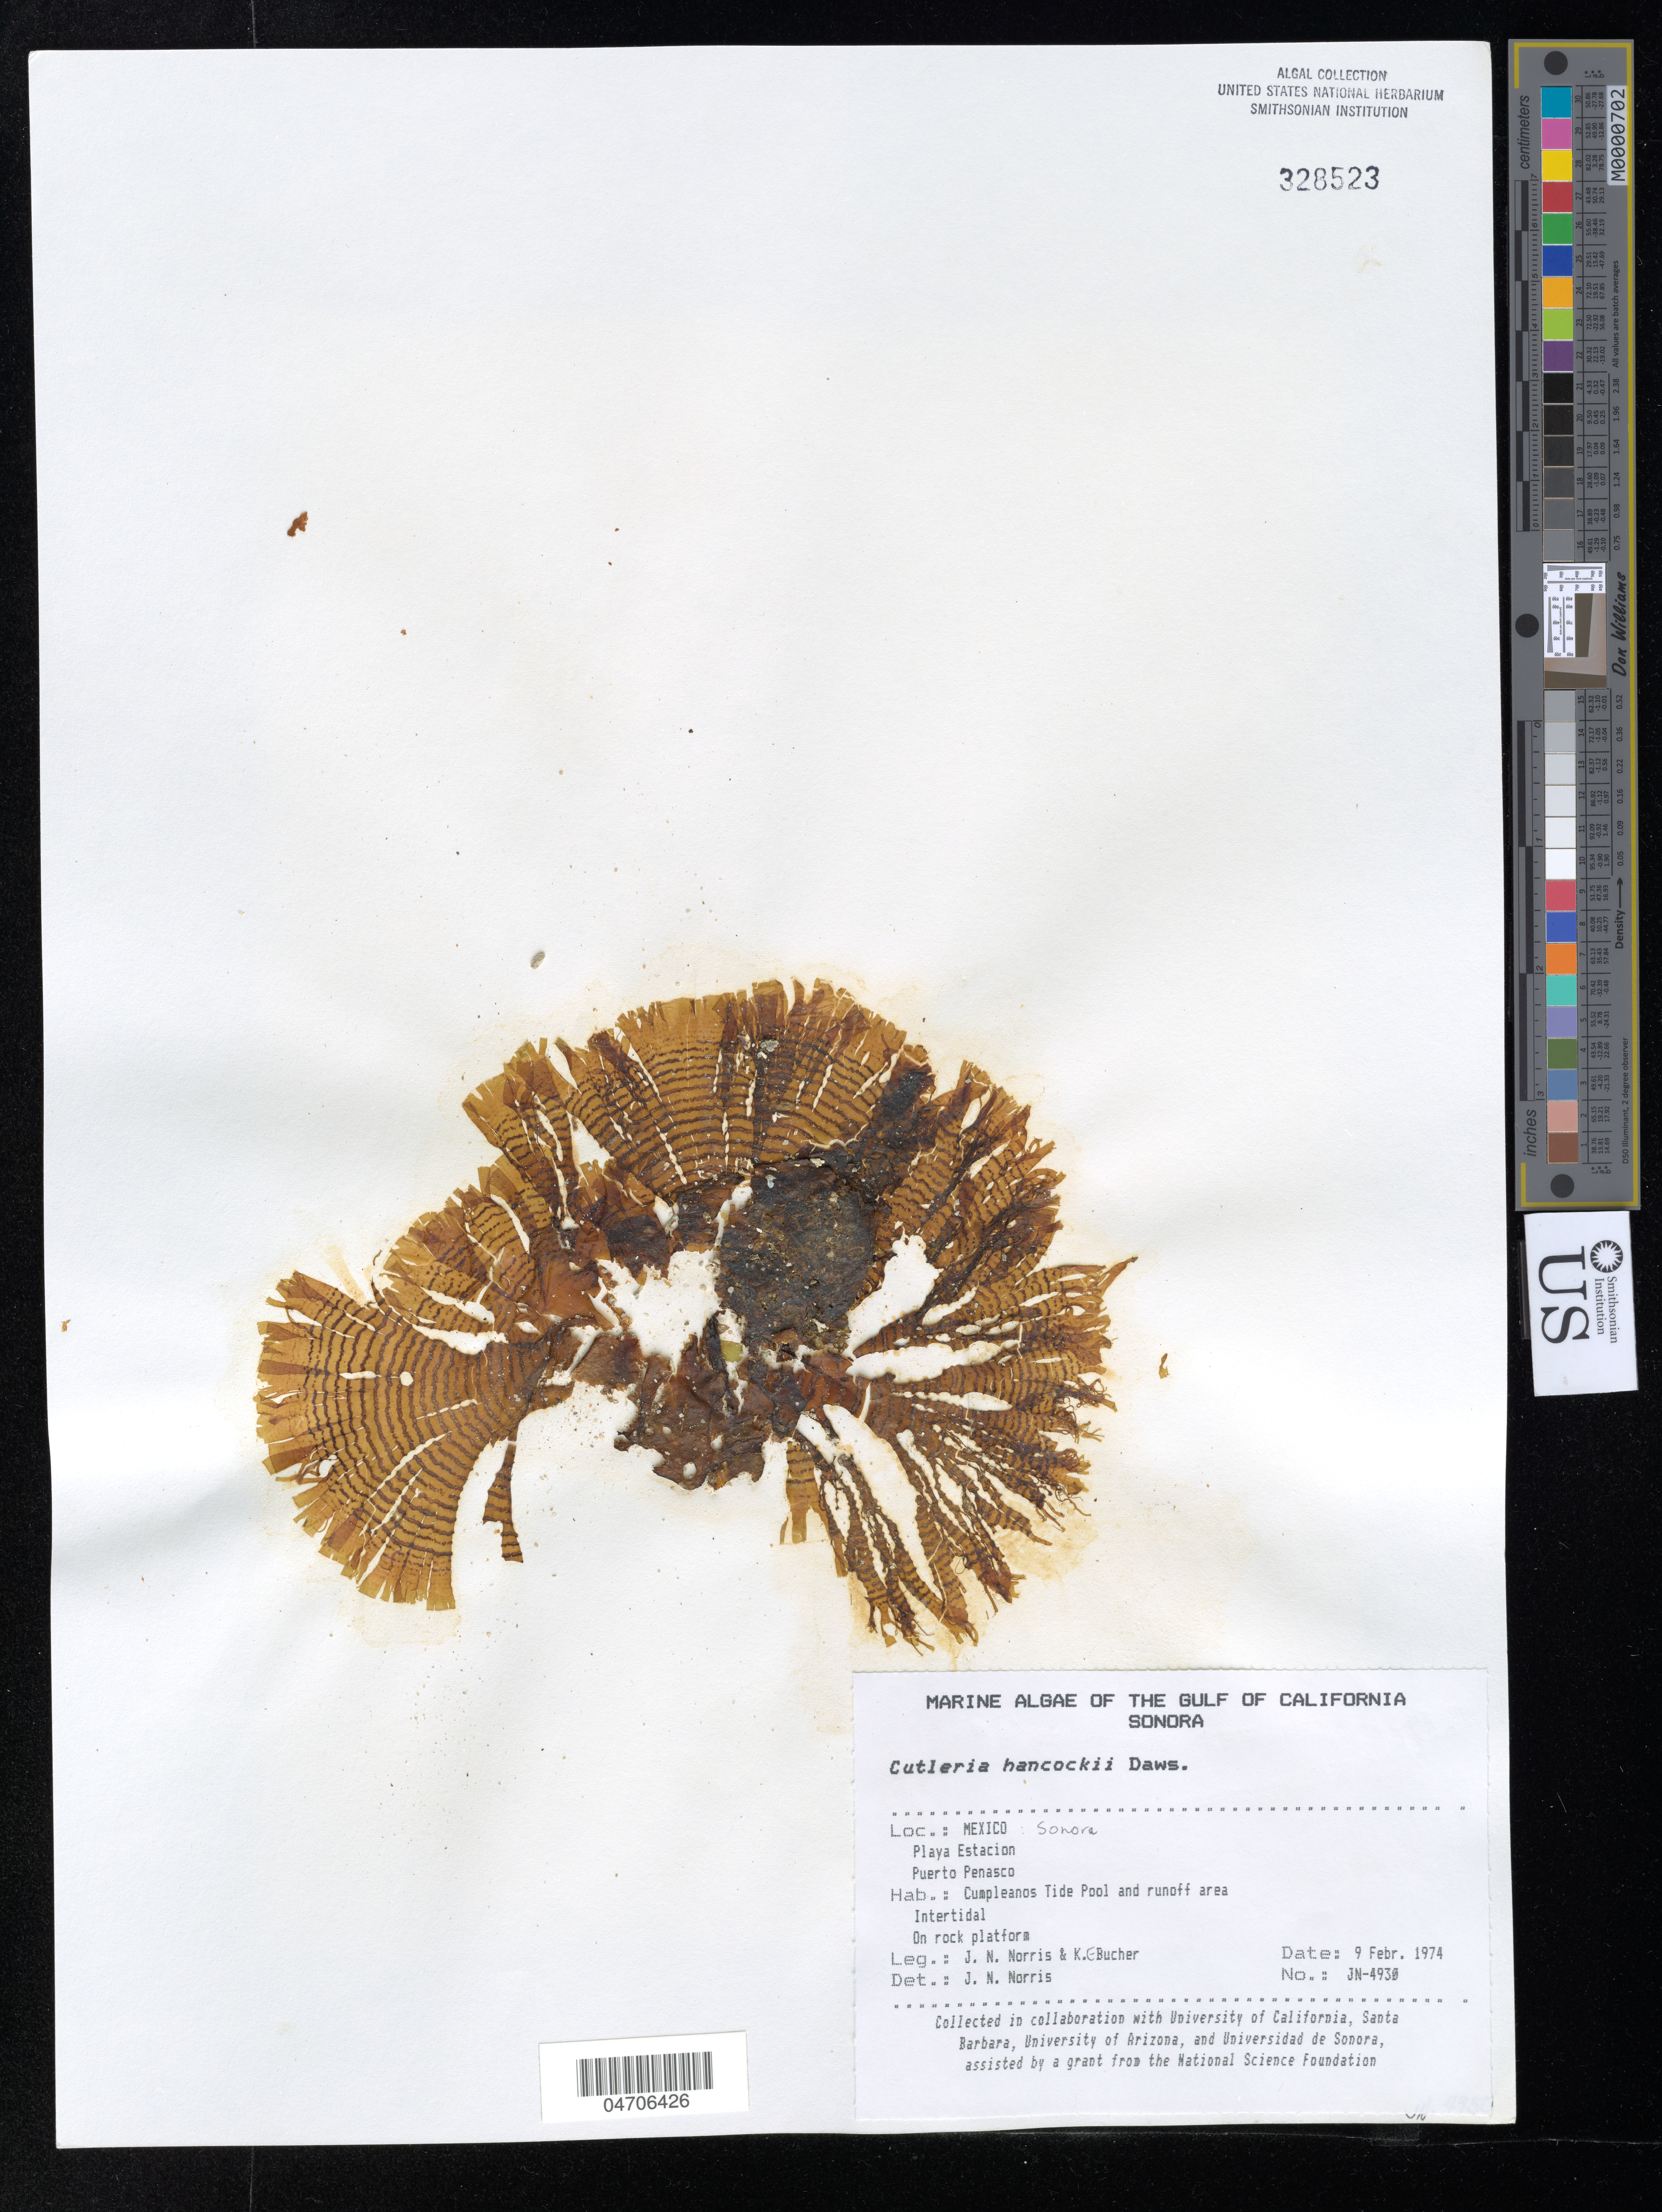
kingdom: Chromista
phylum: Ochrophyta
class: Phaeophyceae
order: Cutleriales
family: Cutleriaceae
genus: Cutleria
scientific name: Cutleria hancockii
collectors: J. Norris & K. E. Bucher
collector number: JN-4930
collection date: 1974-02-09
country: Mexico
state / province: Sonora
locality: The Gulf of California. Playa Estacion, Puerto Peñasco. Cumpleanos Tide Pool and runoff area.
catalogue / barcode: US 328523